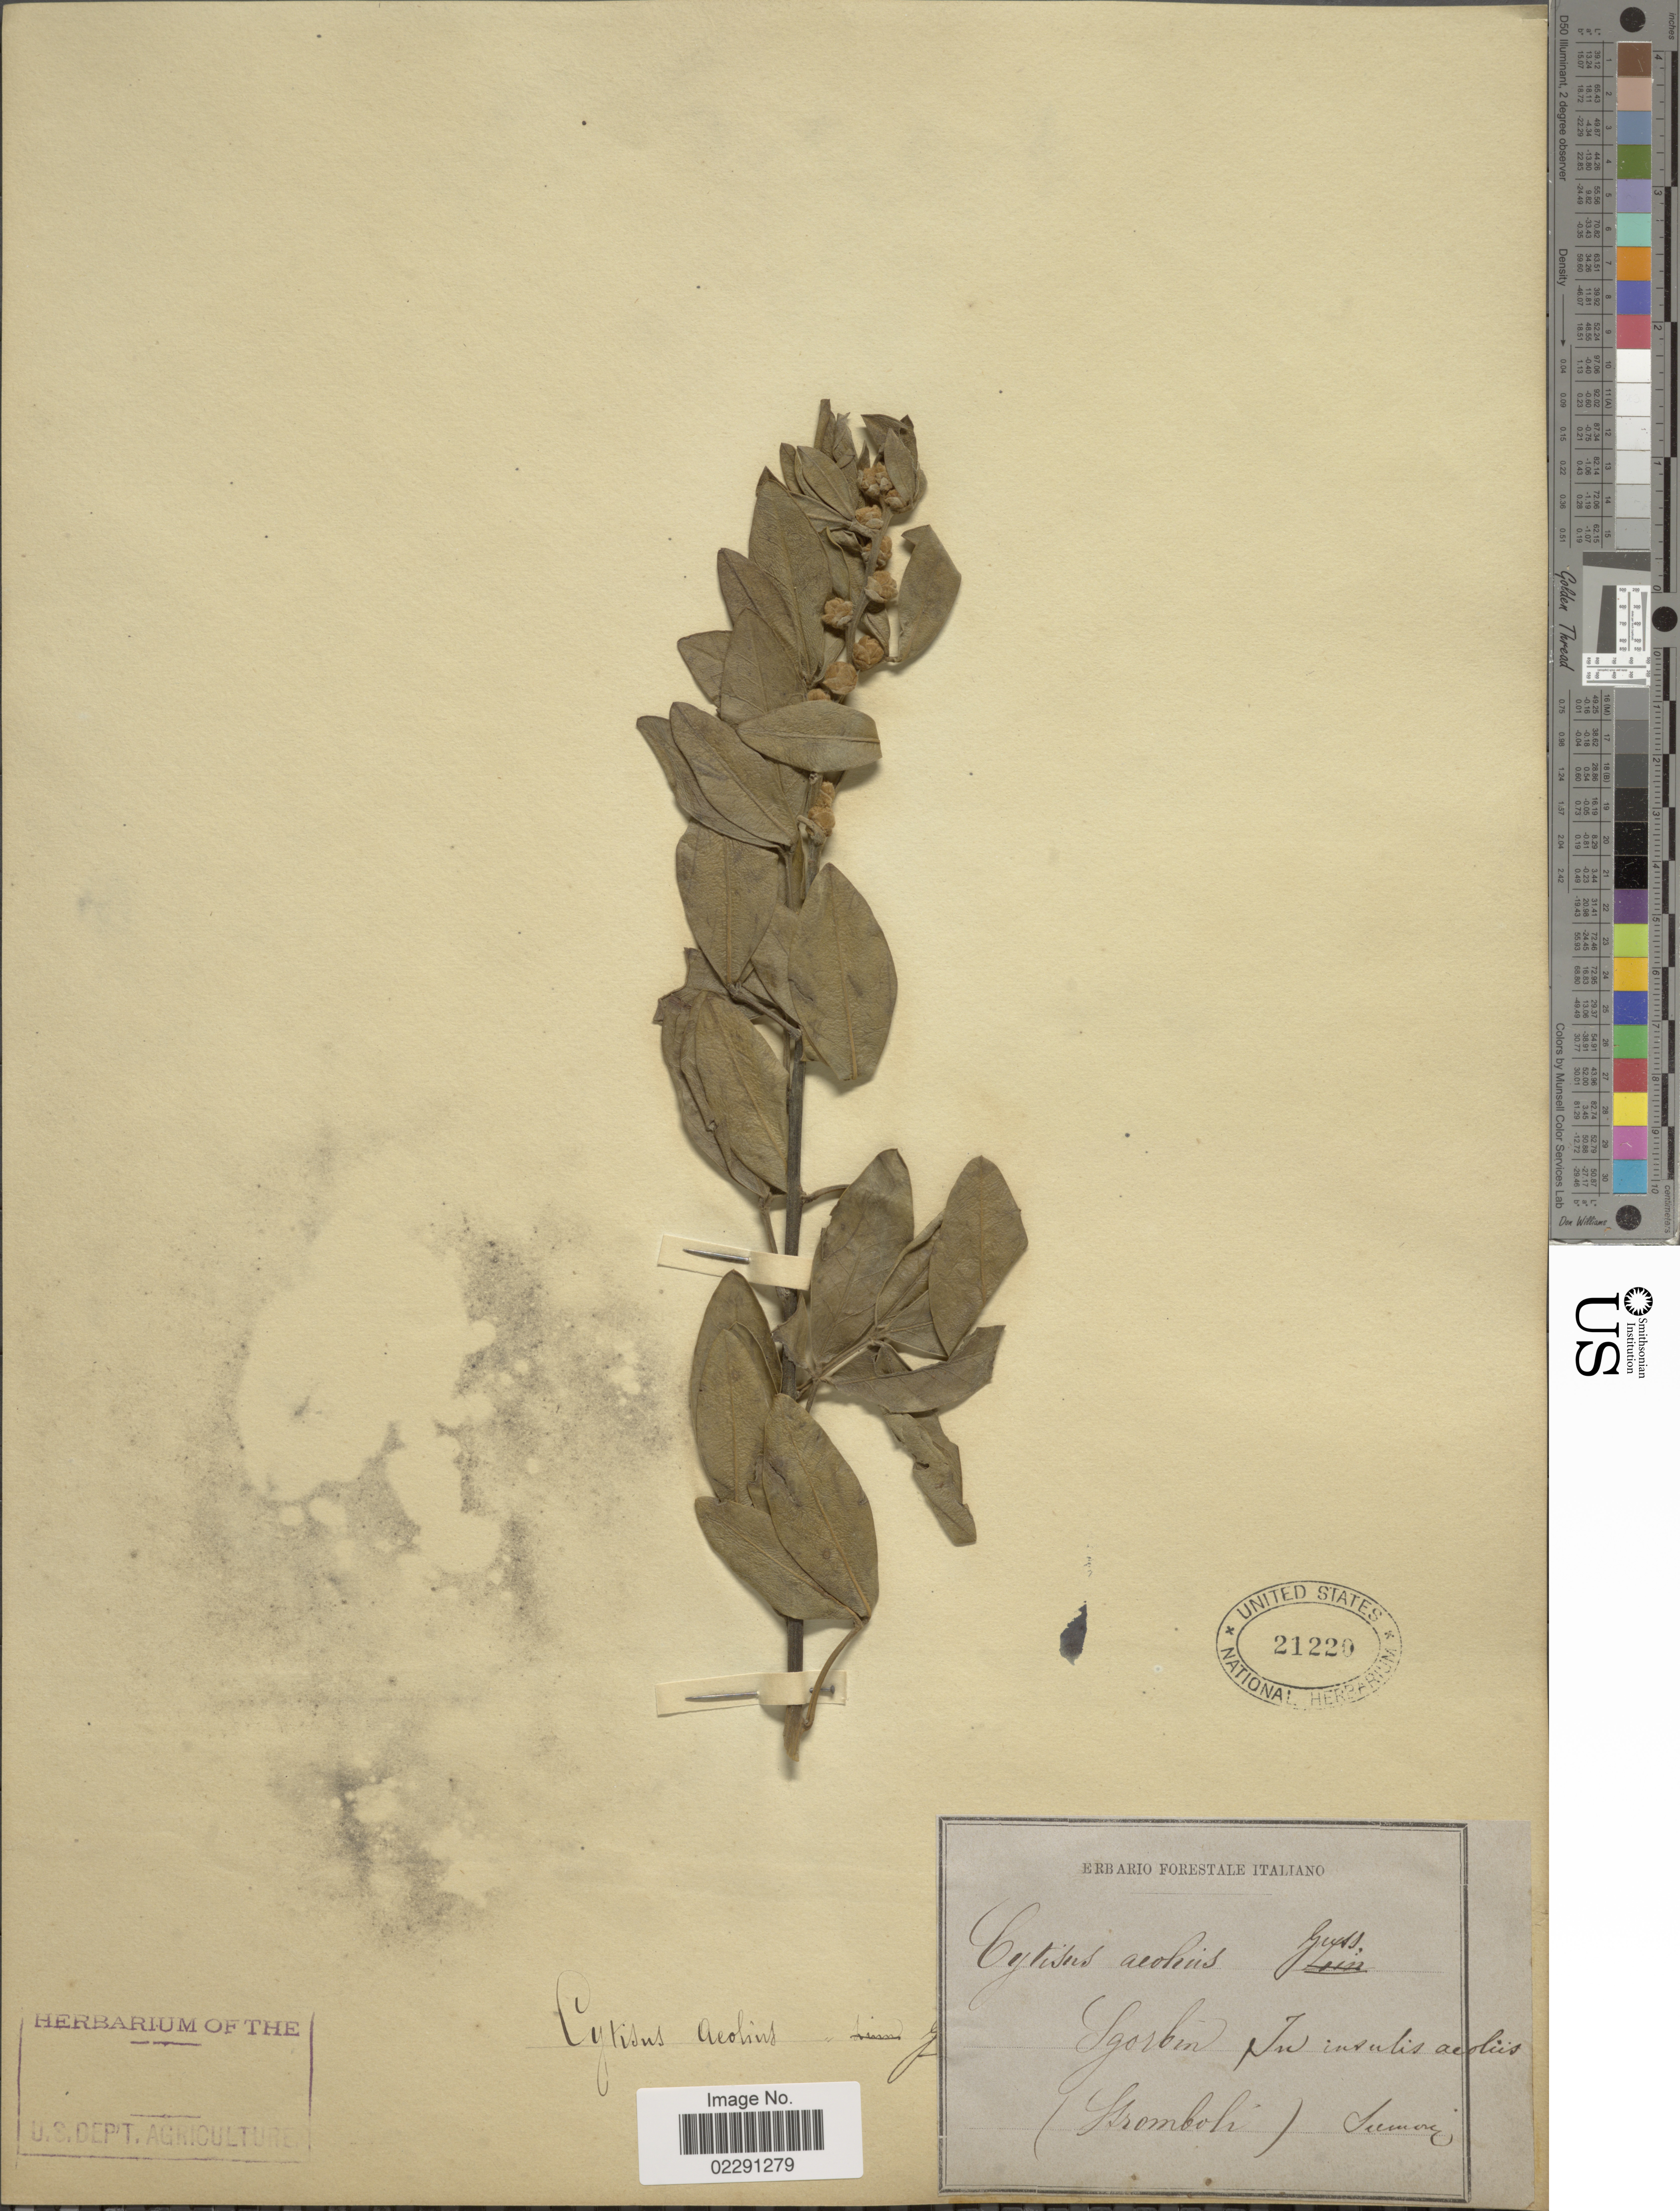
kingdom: Plantae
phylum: Tracheophyta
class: Magnoliopsida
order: Fabales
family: Fabaceae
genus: Cytisus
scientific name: Cytisus aeolicus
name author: Gussone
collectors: G. Siemoni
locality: Sgorbin, In insulis acolus (Hromboli). [interpreted]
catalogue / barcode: US 21220